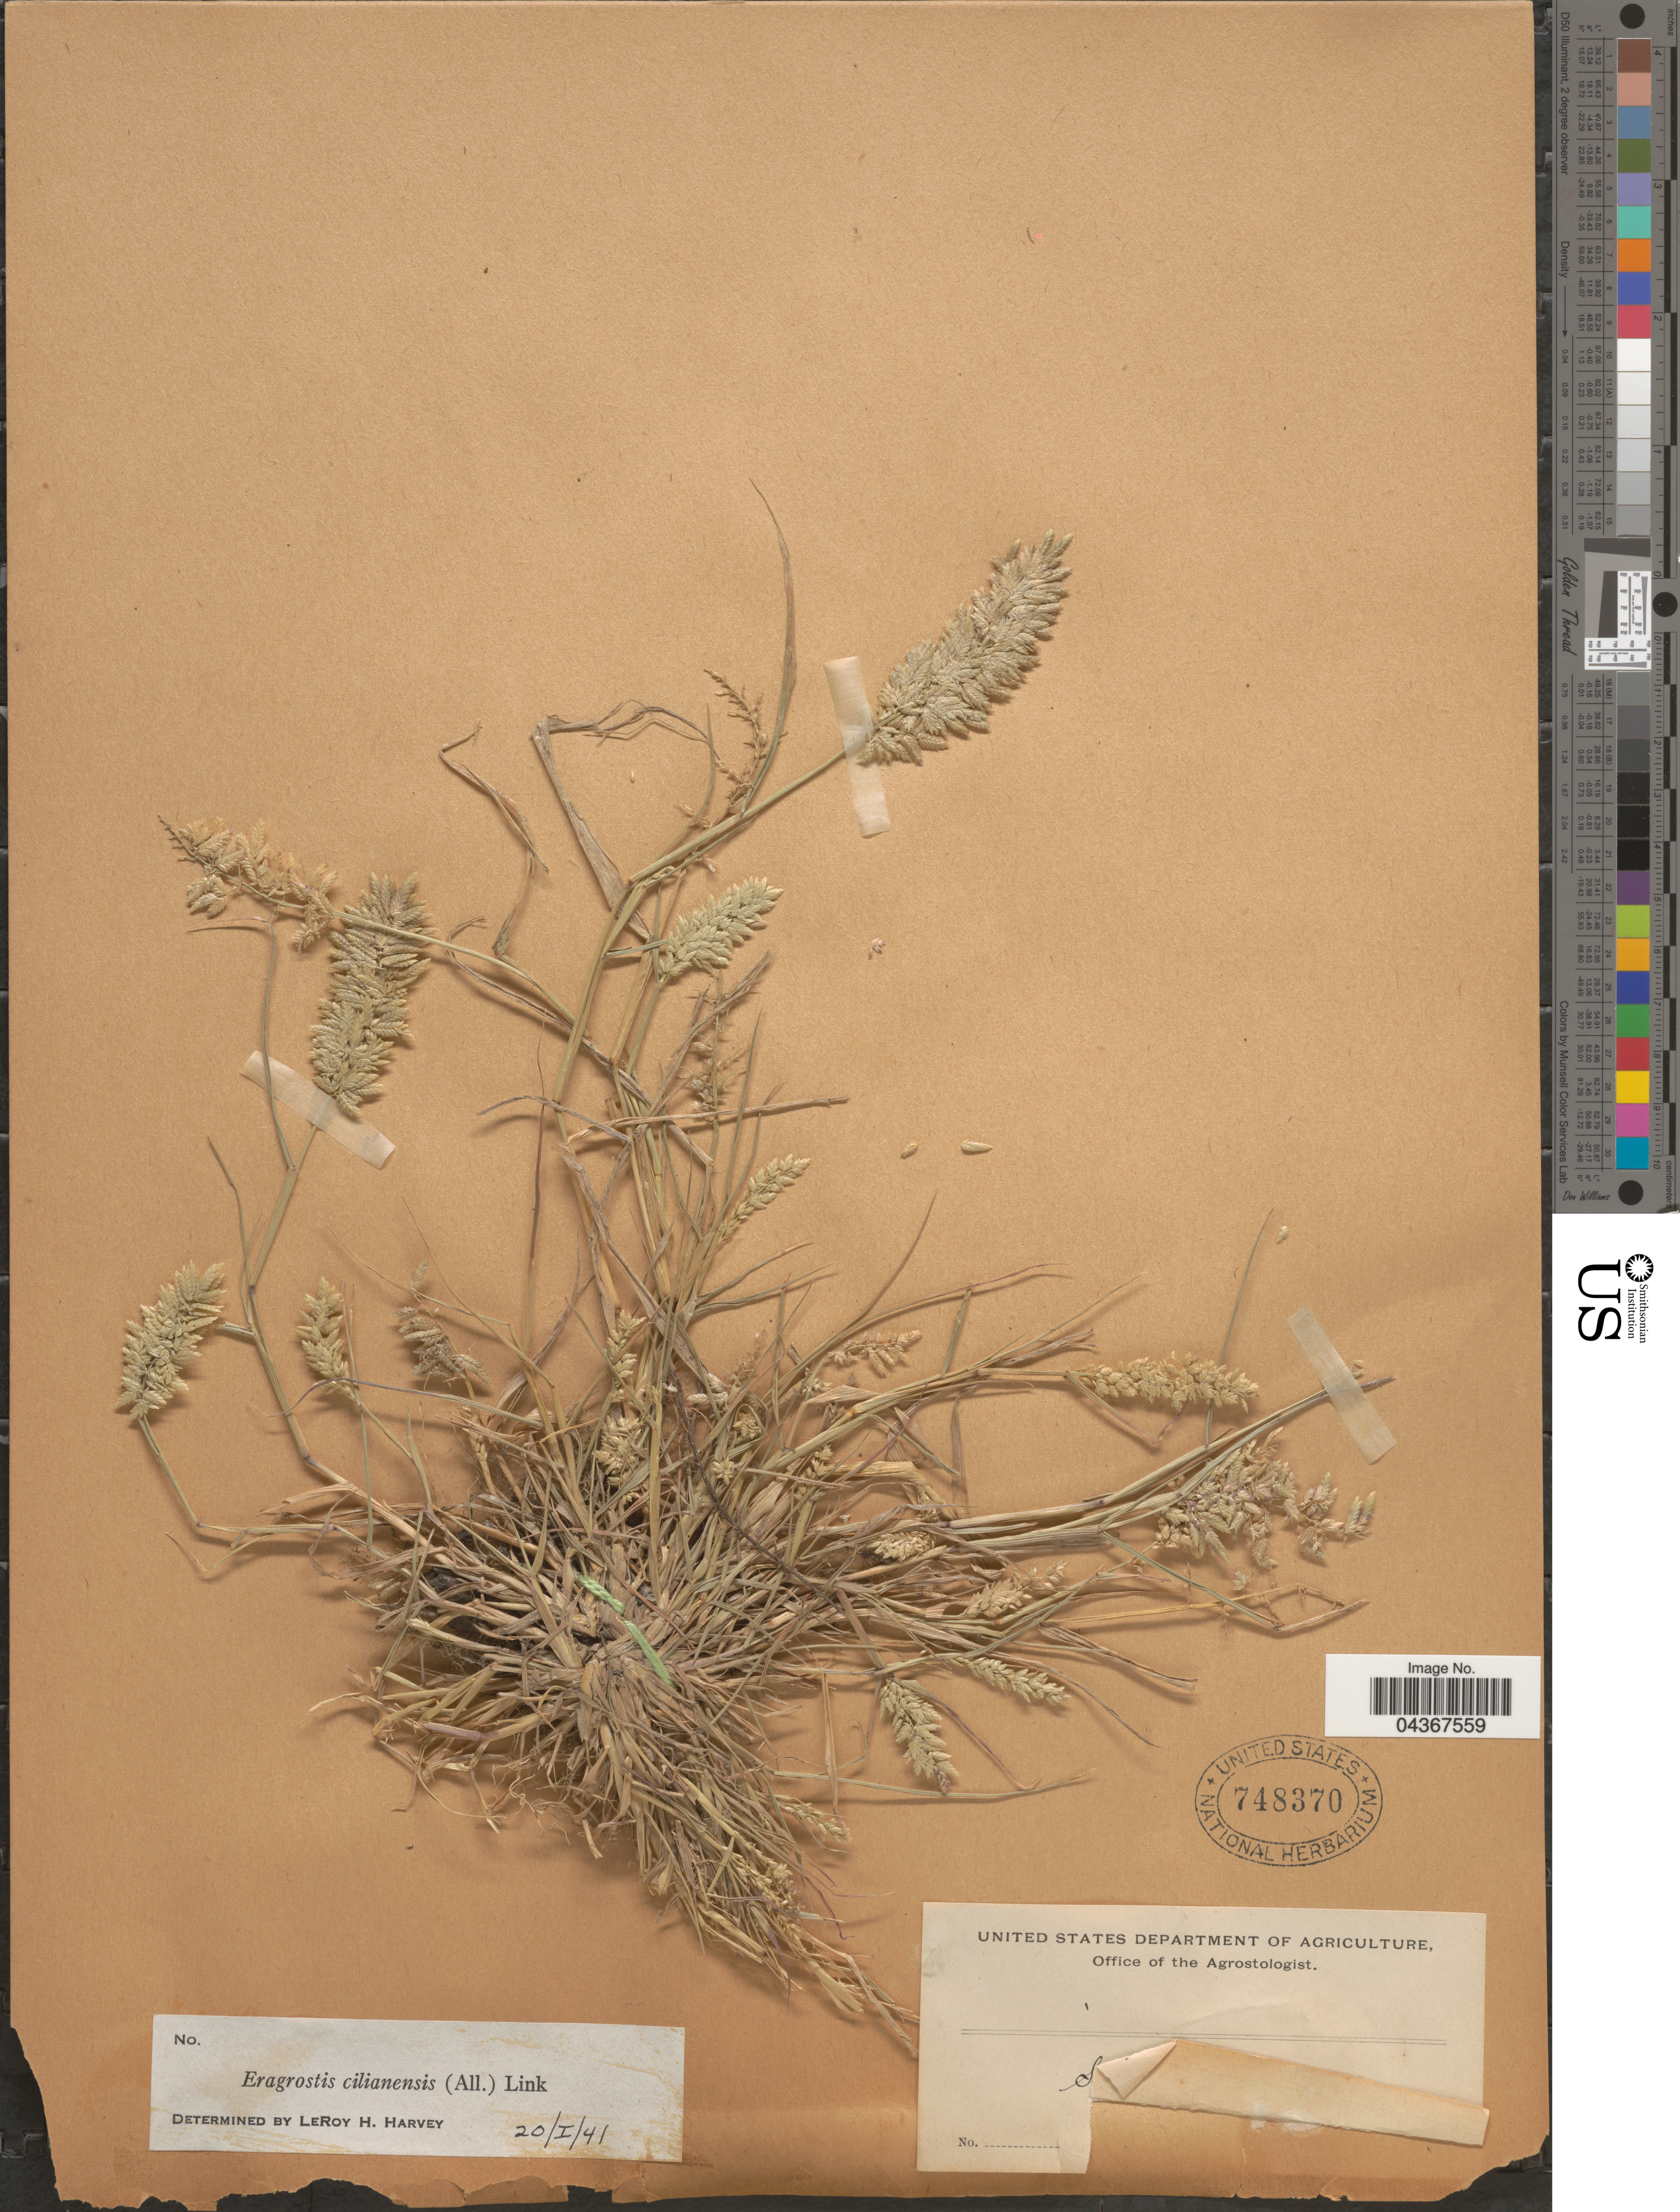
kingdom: Plantae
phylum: Tracheophyta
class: Liliopsida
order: Poales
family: Poaceae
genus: Eragrostis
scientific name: Eragrostis cilianensis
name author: (Bellardi) Vignolo ex Janch.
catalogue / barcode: US 748370